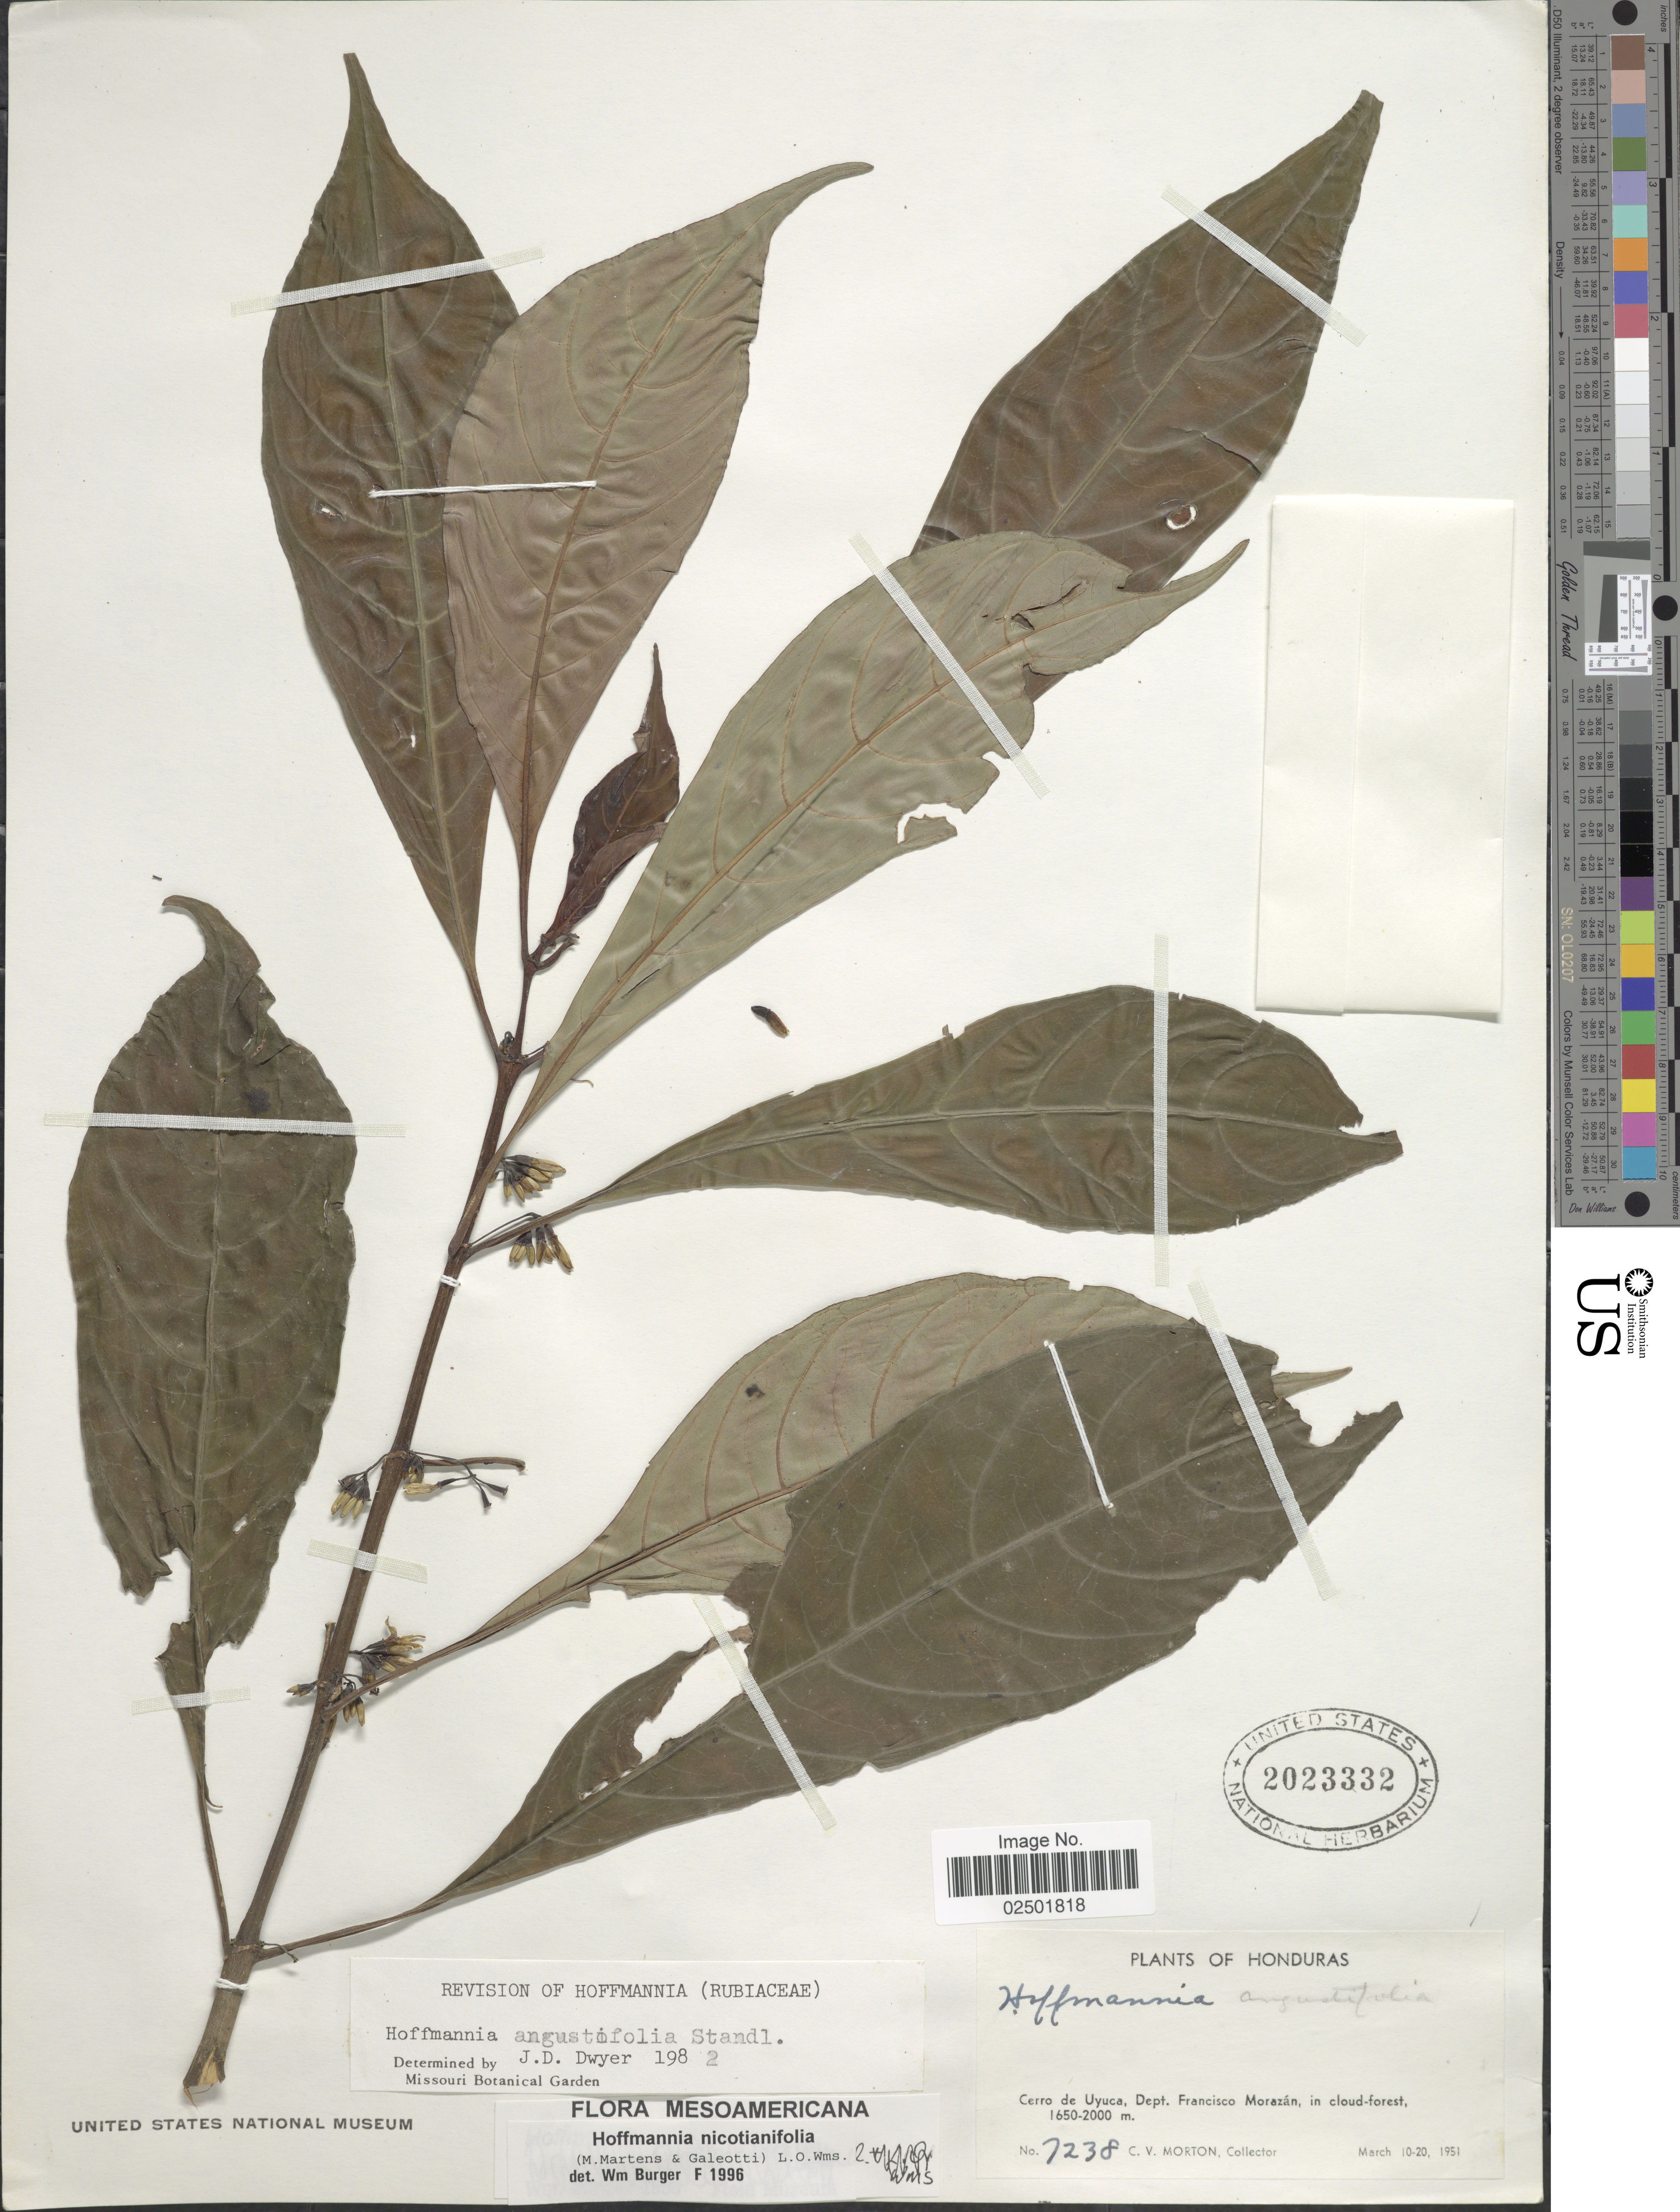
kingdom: Plantae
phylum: Tracheophyta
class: Magnoliopsida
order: Gentianales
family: Rubiaceae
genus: Hoffmannia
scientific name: Hoffmannia nicotianifolia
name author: (M. Martens & Galeoti) L.O. Williams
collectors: C. V. Morton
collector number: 7238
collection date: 1951-03-10/1951-03-20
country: Honduras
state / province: Fco. Morazán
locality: Cerro de Uyuca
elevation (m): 1650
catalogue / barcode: US 2023332